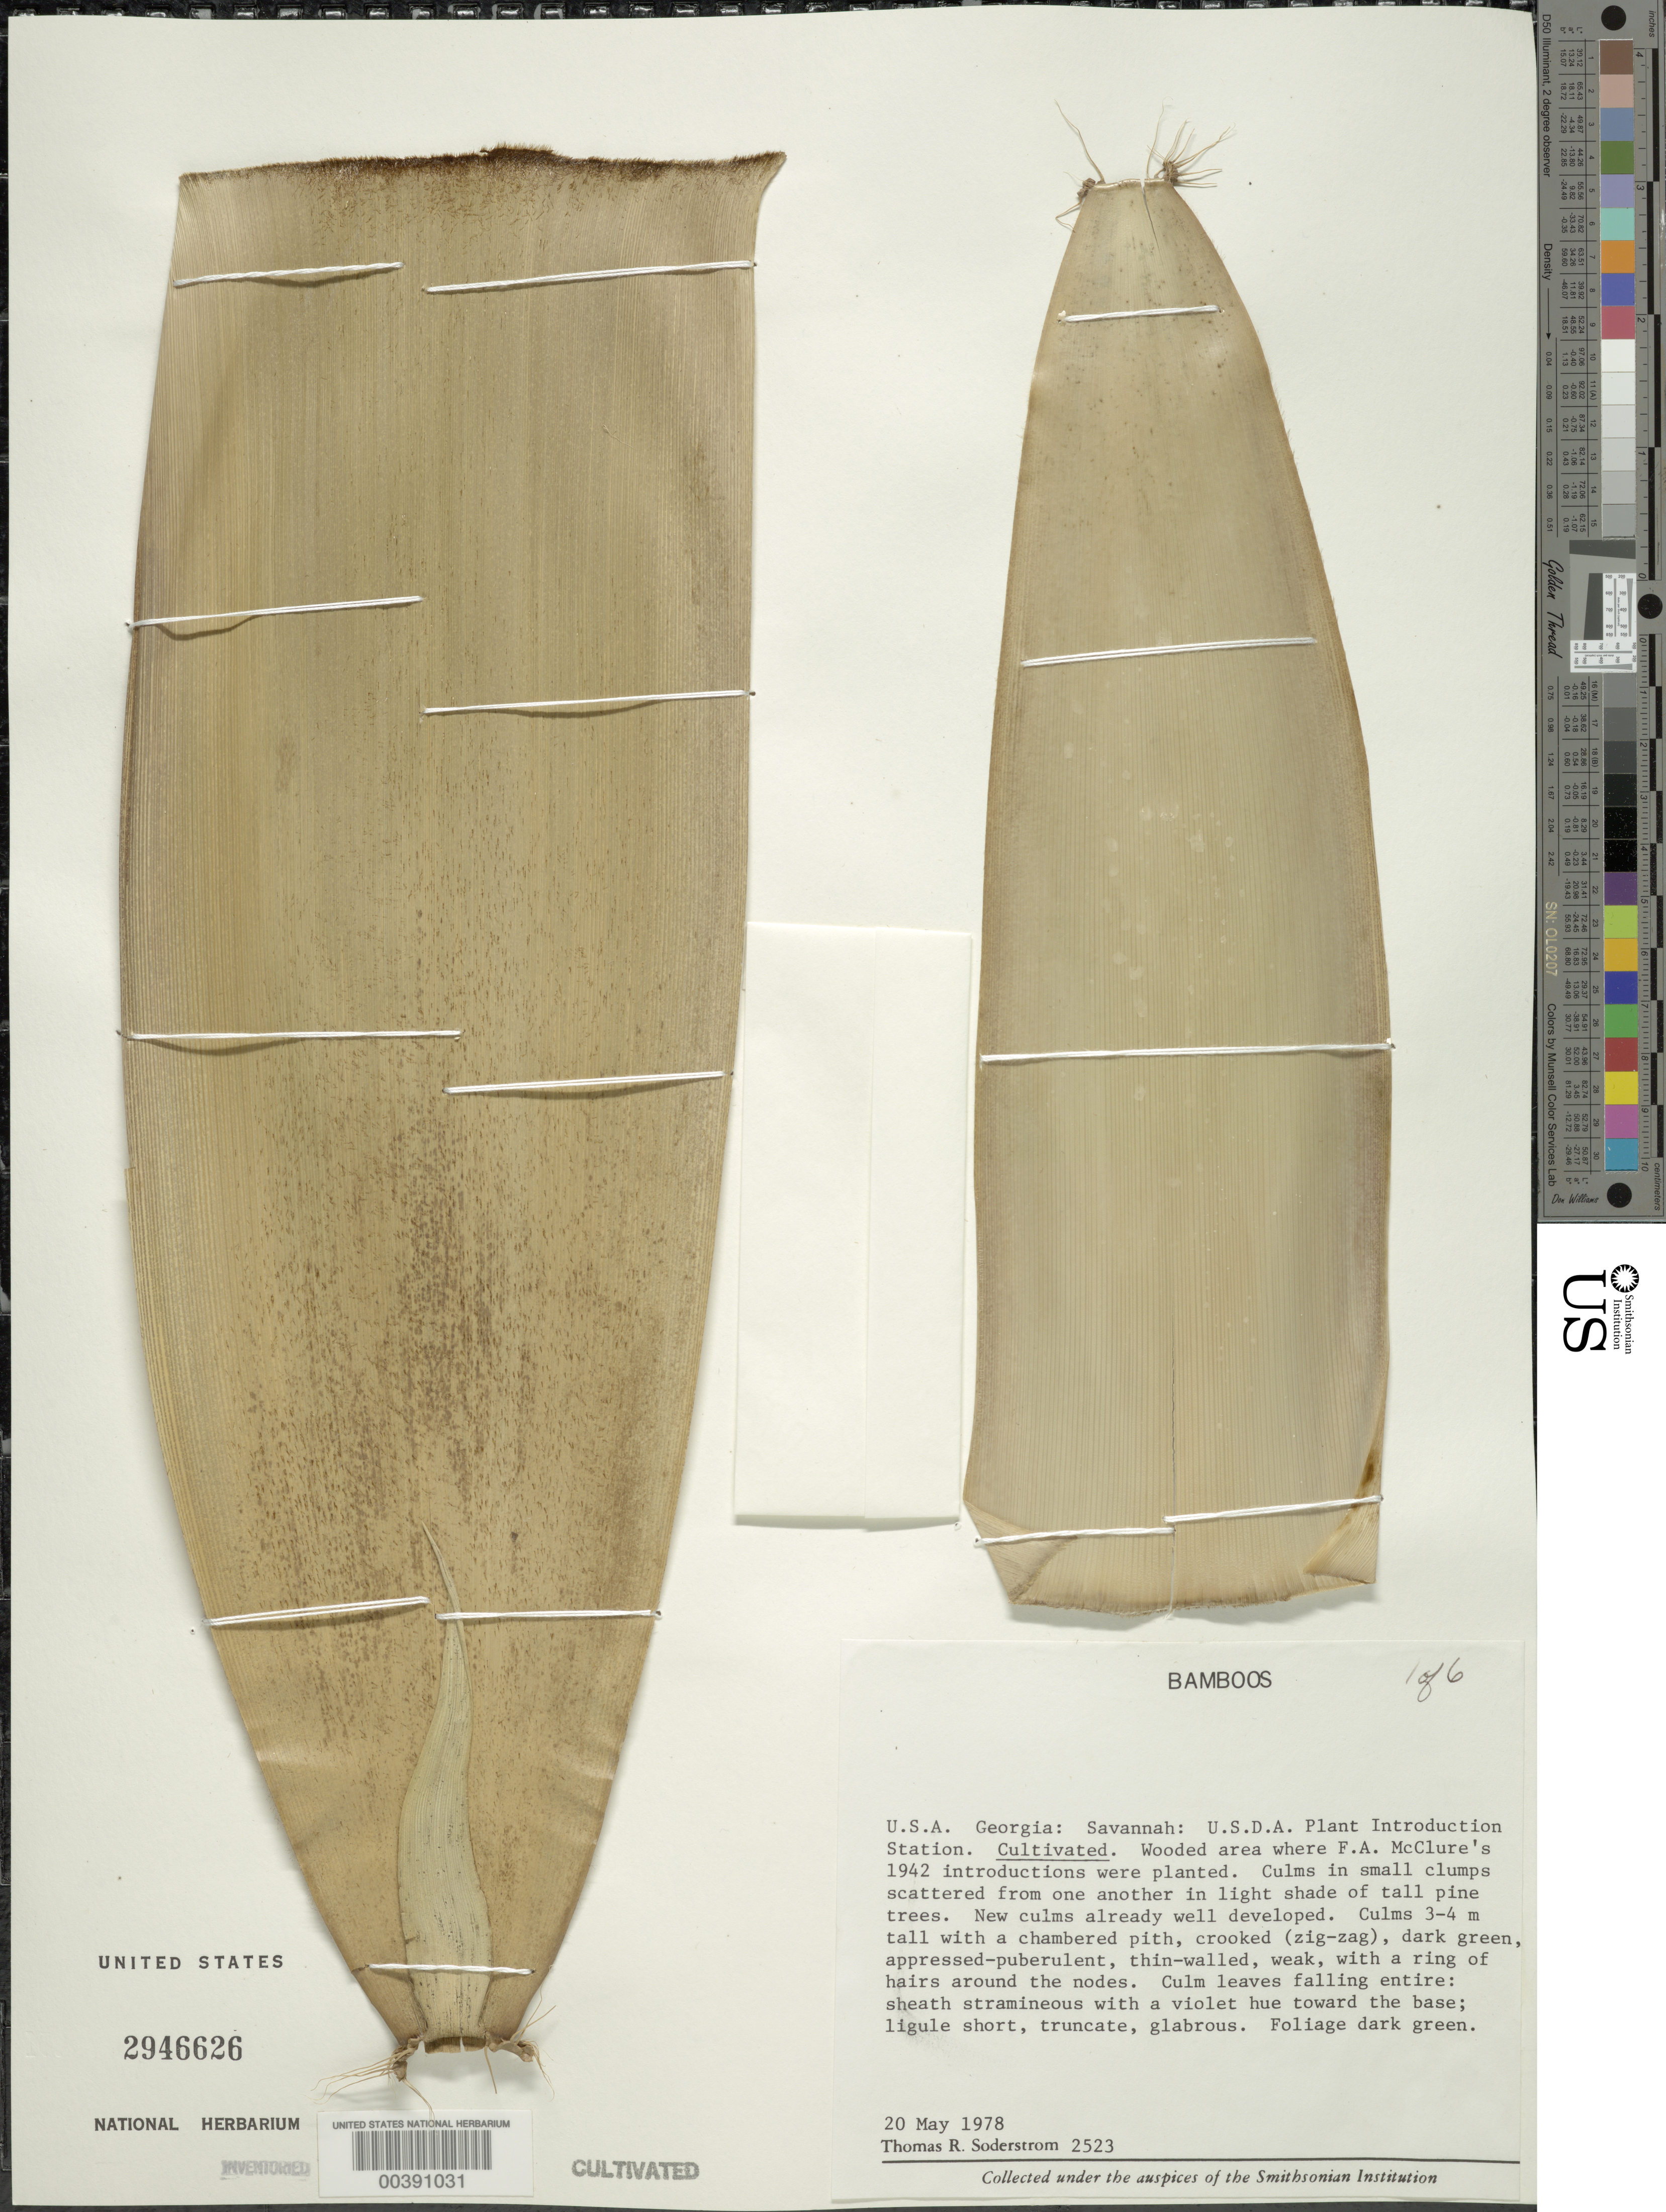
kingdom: Plantae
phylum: Tracheophyta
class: Liliopsida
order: Poales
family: Poaceae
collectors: T. R. Soderstrom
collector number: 2523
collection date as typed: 20 May 1978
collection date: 1978-05-20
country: United States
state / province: Georgia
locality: Savannah, usda pi stat.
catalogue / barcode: US 2946626